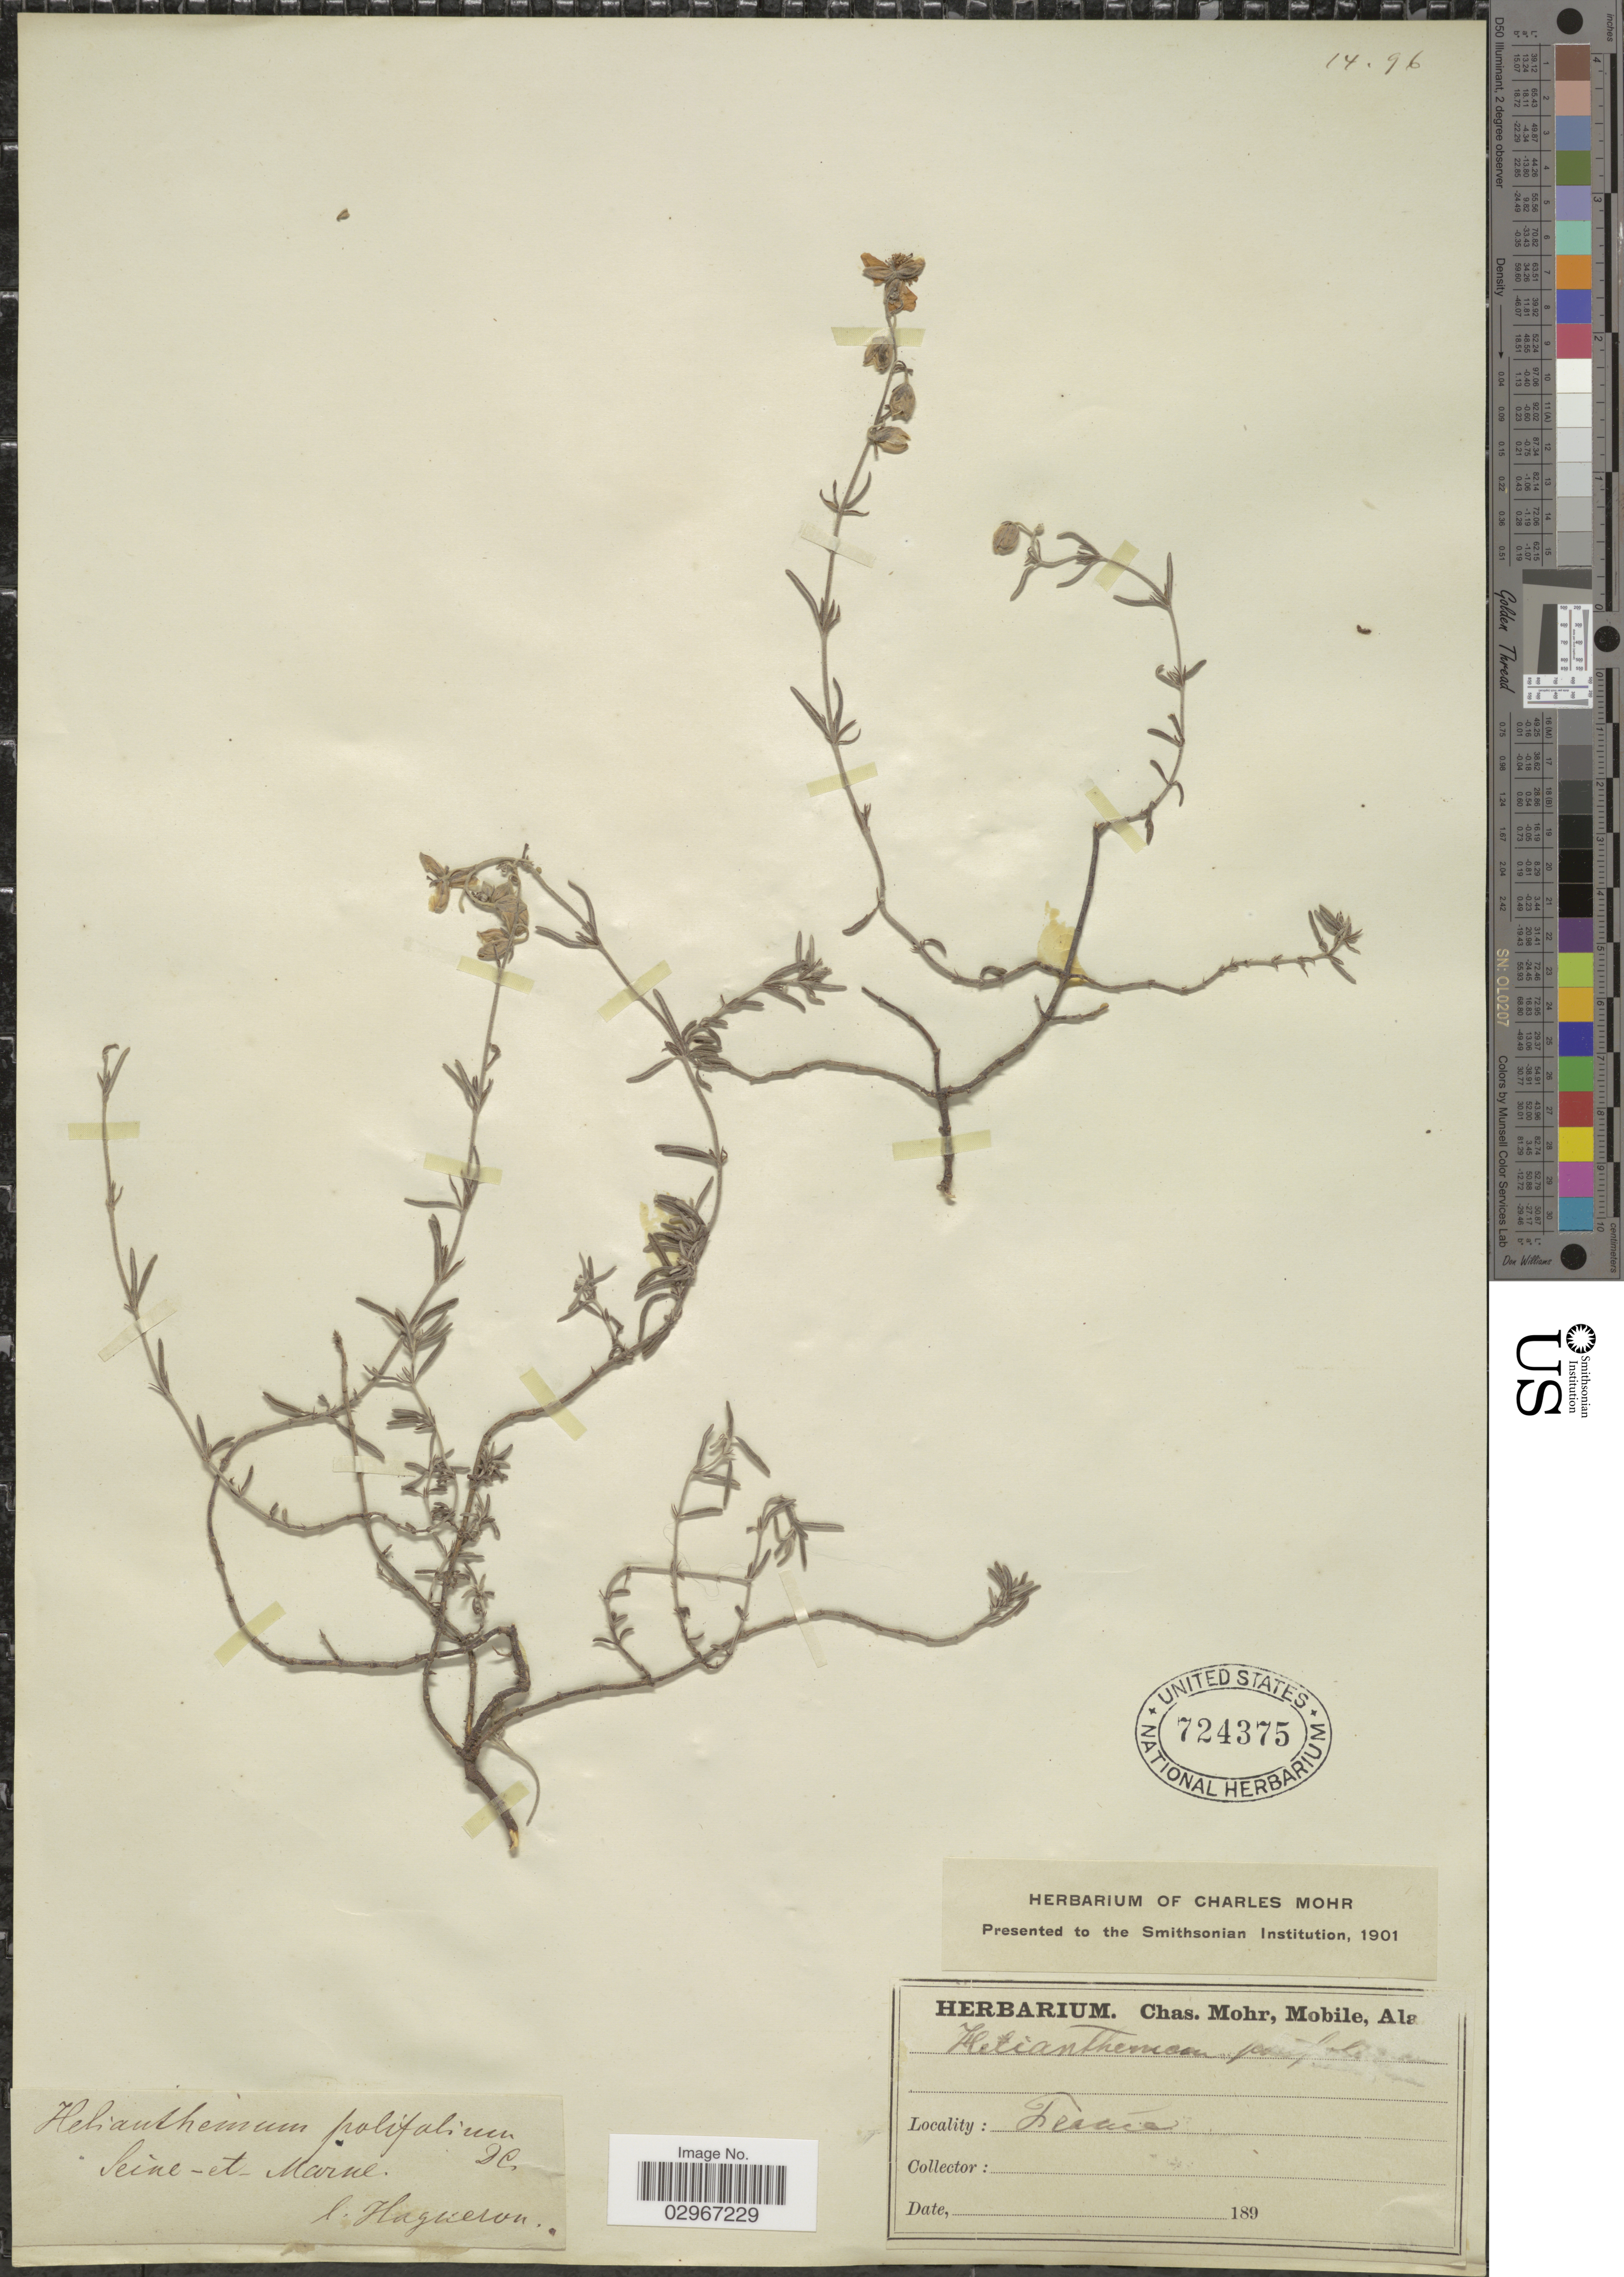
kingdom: Plantae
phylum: Tracheophyta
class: Magnoliopsida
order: Malvales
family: Cistaceae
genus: Helianthemum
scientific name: Helianthemum polifolium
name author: Mill.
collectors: L. Hagueron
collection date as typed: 189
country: France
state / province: Île-de-France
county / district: Seine-et-Marne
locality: Seine-et-Marne.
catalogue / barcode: US 724375